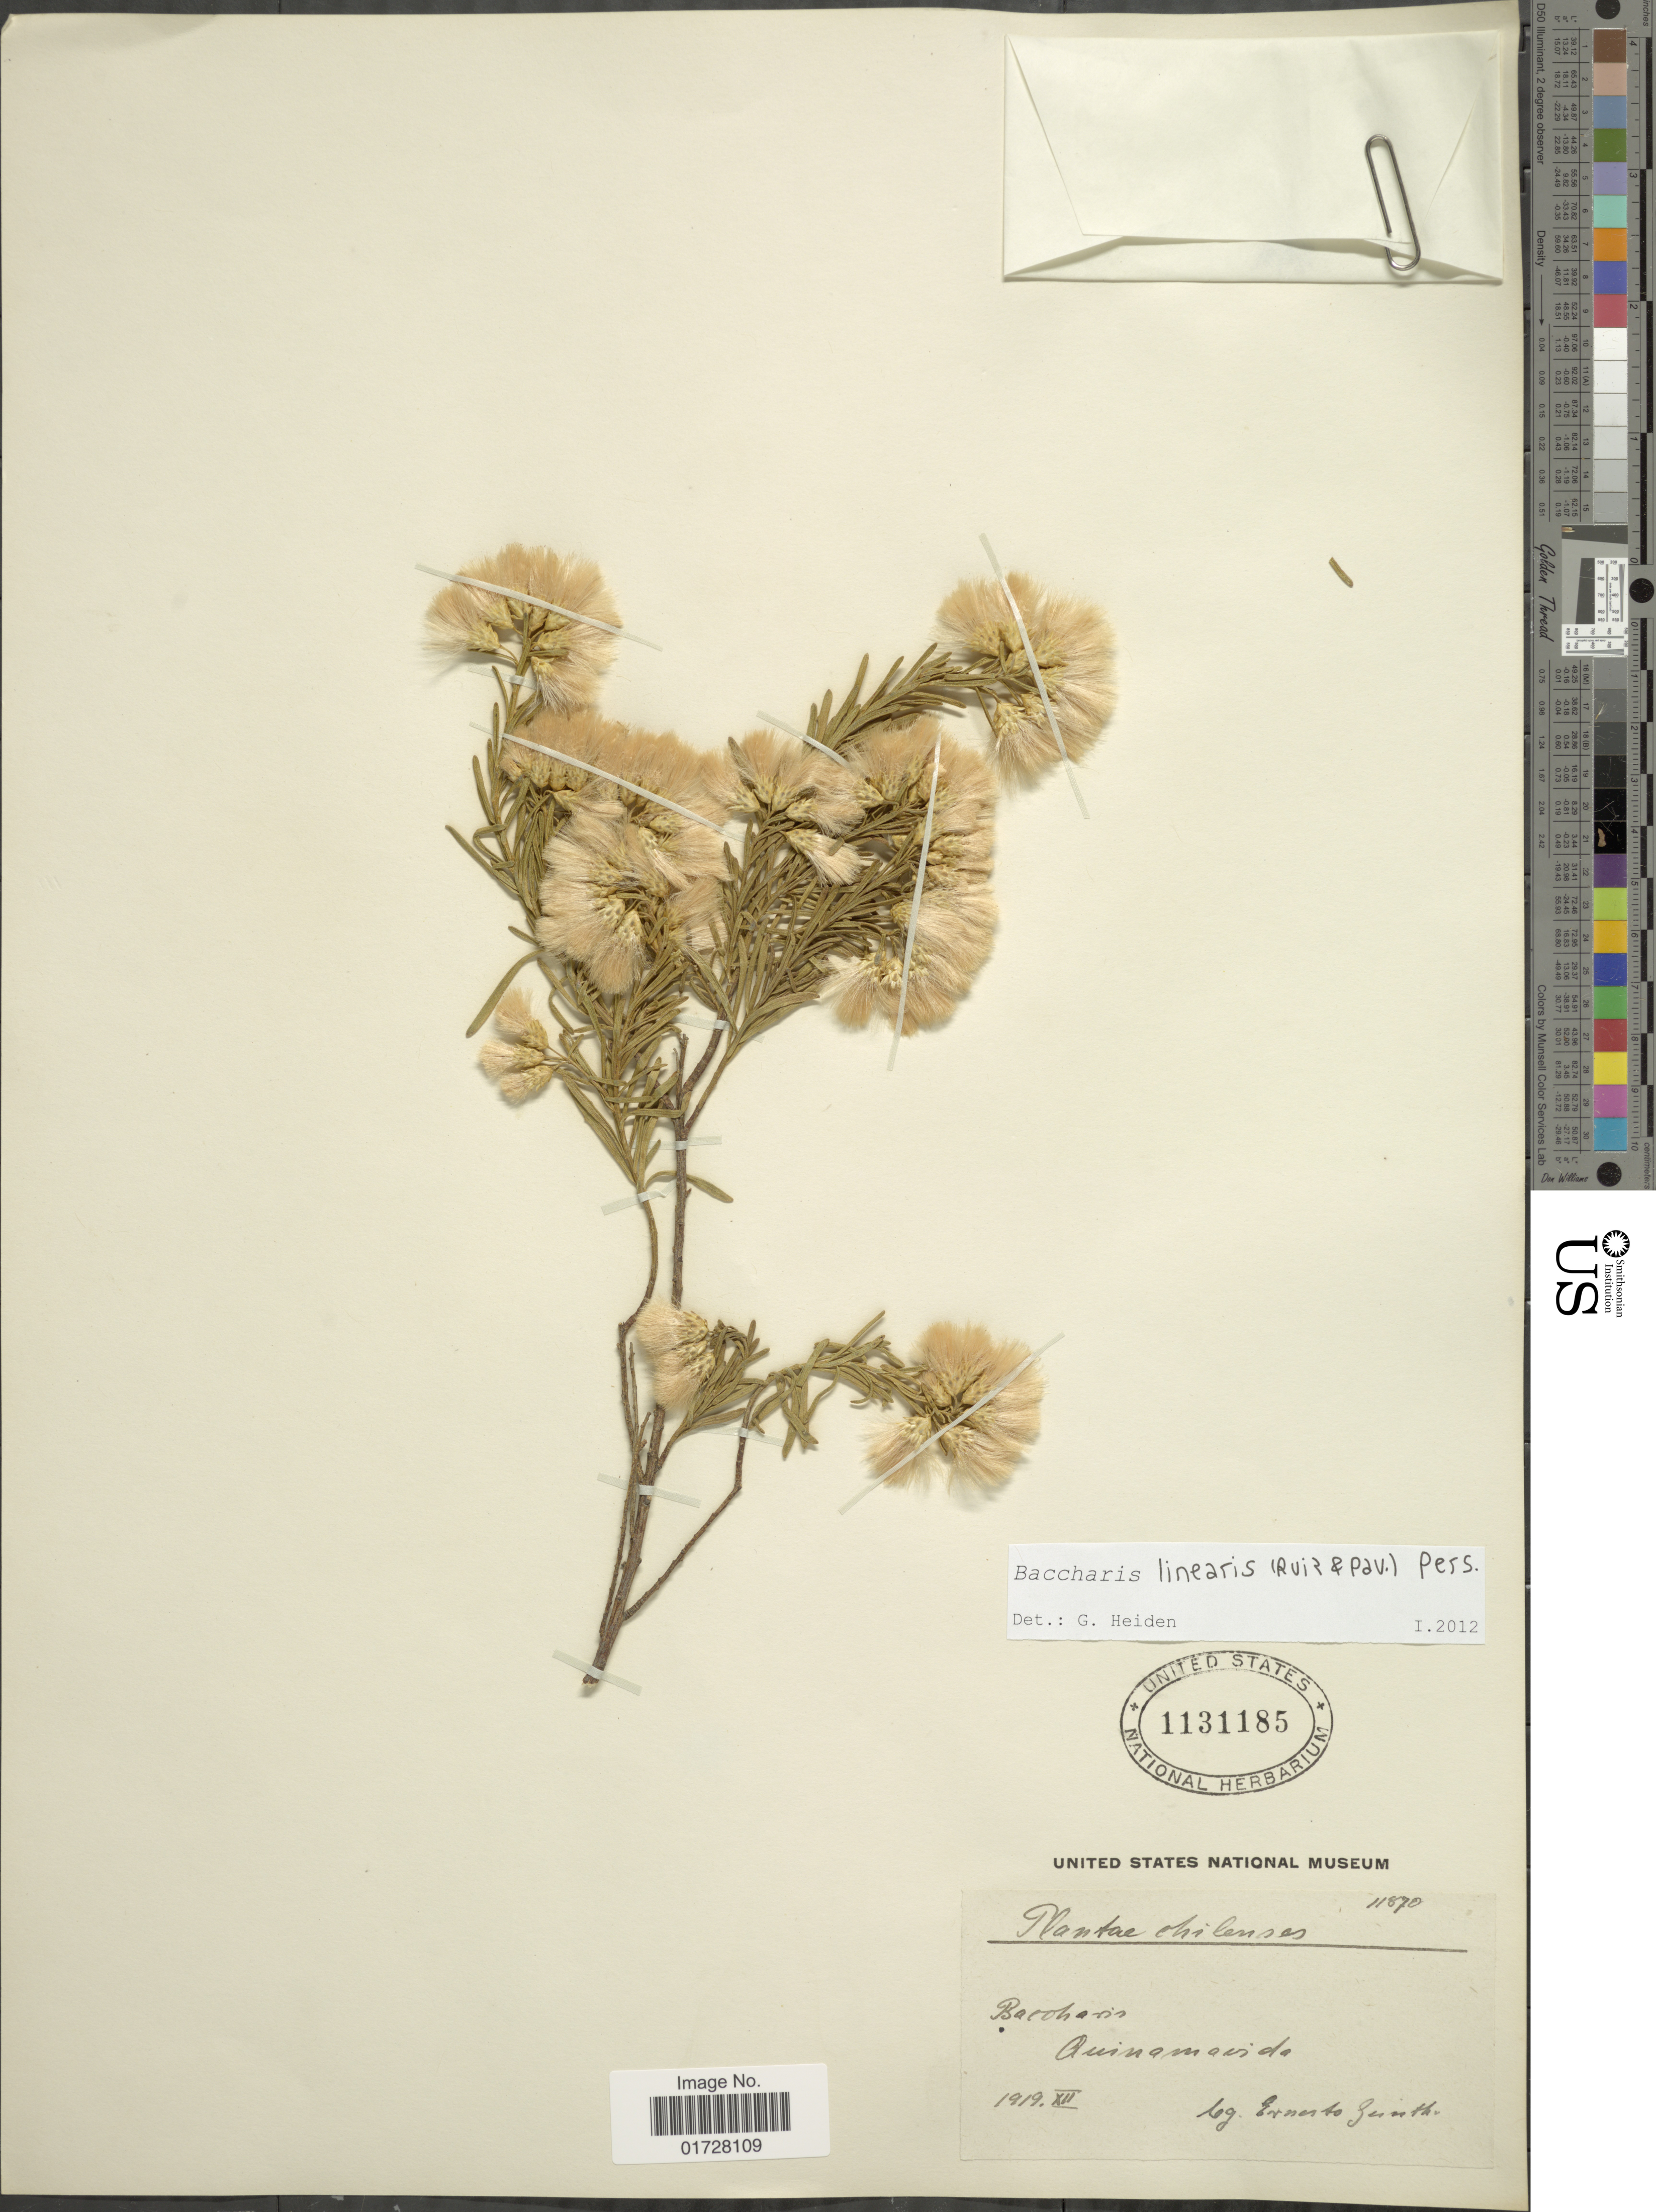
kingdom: Plantae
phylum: Tracheophyta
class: Magnoliopsida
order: Asterales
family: Asteraceae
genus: Baccharis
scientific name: Baccharis linearis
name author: (Ruiz & Pav.) Pers.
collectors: E. Gunther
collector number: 11870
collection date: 1919-12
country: Chile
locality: Quinamavida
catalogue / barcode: US 1131185